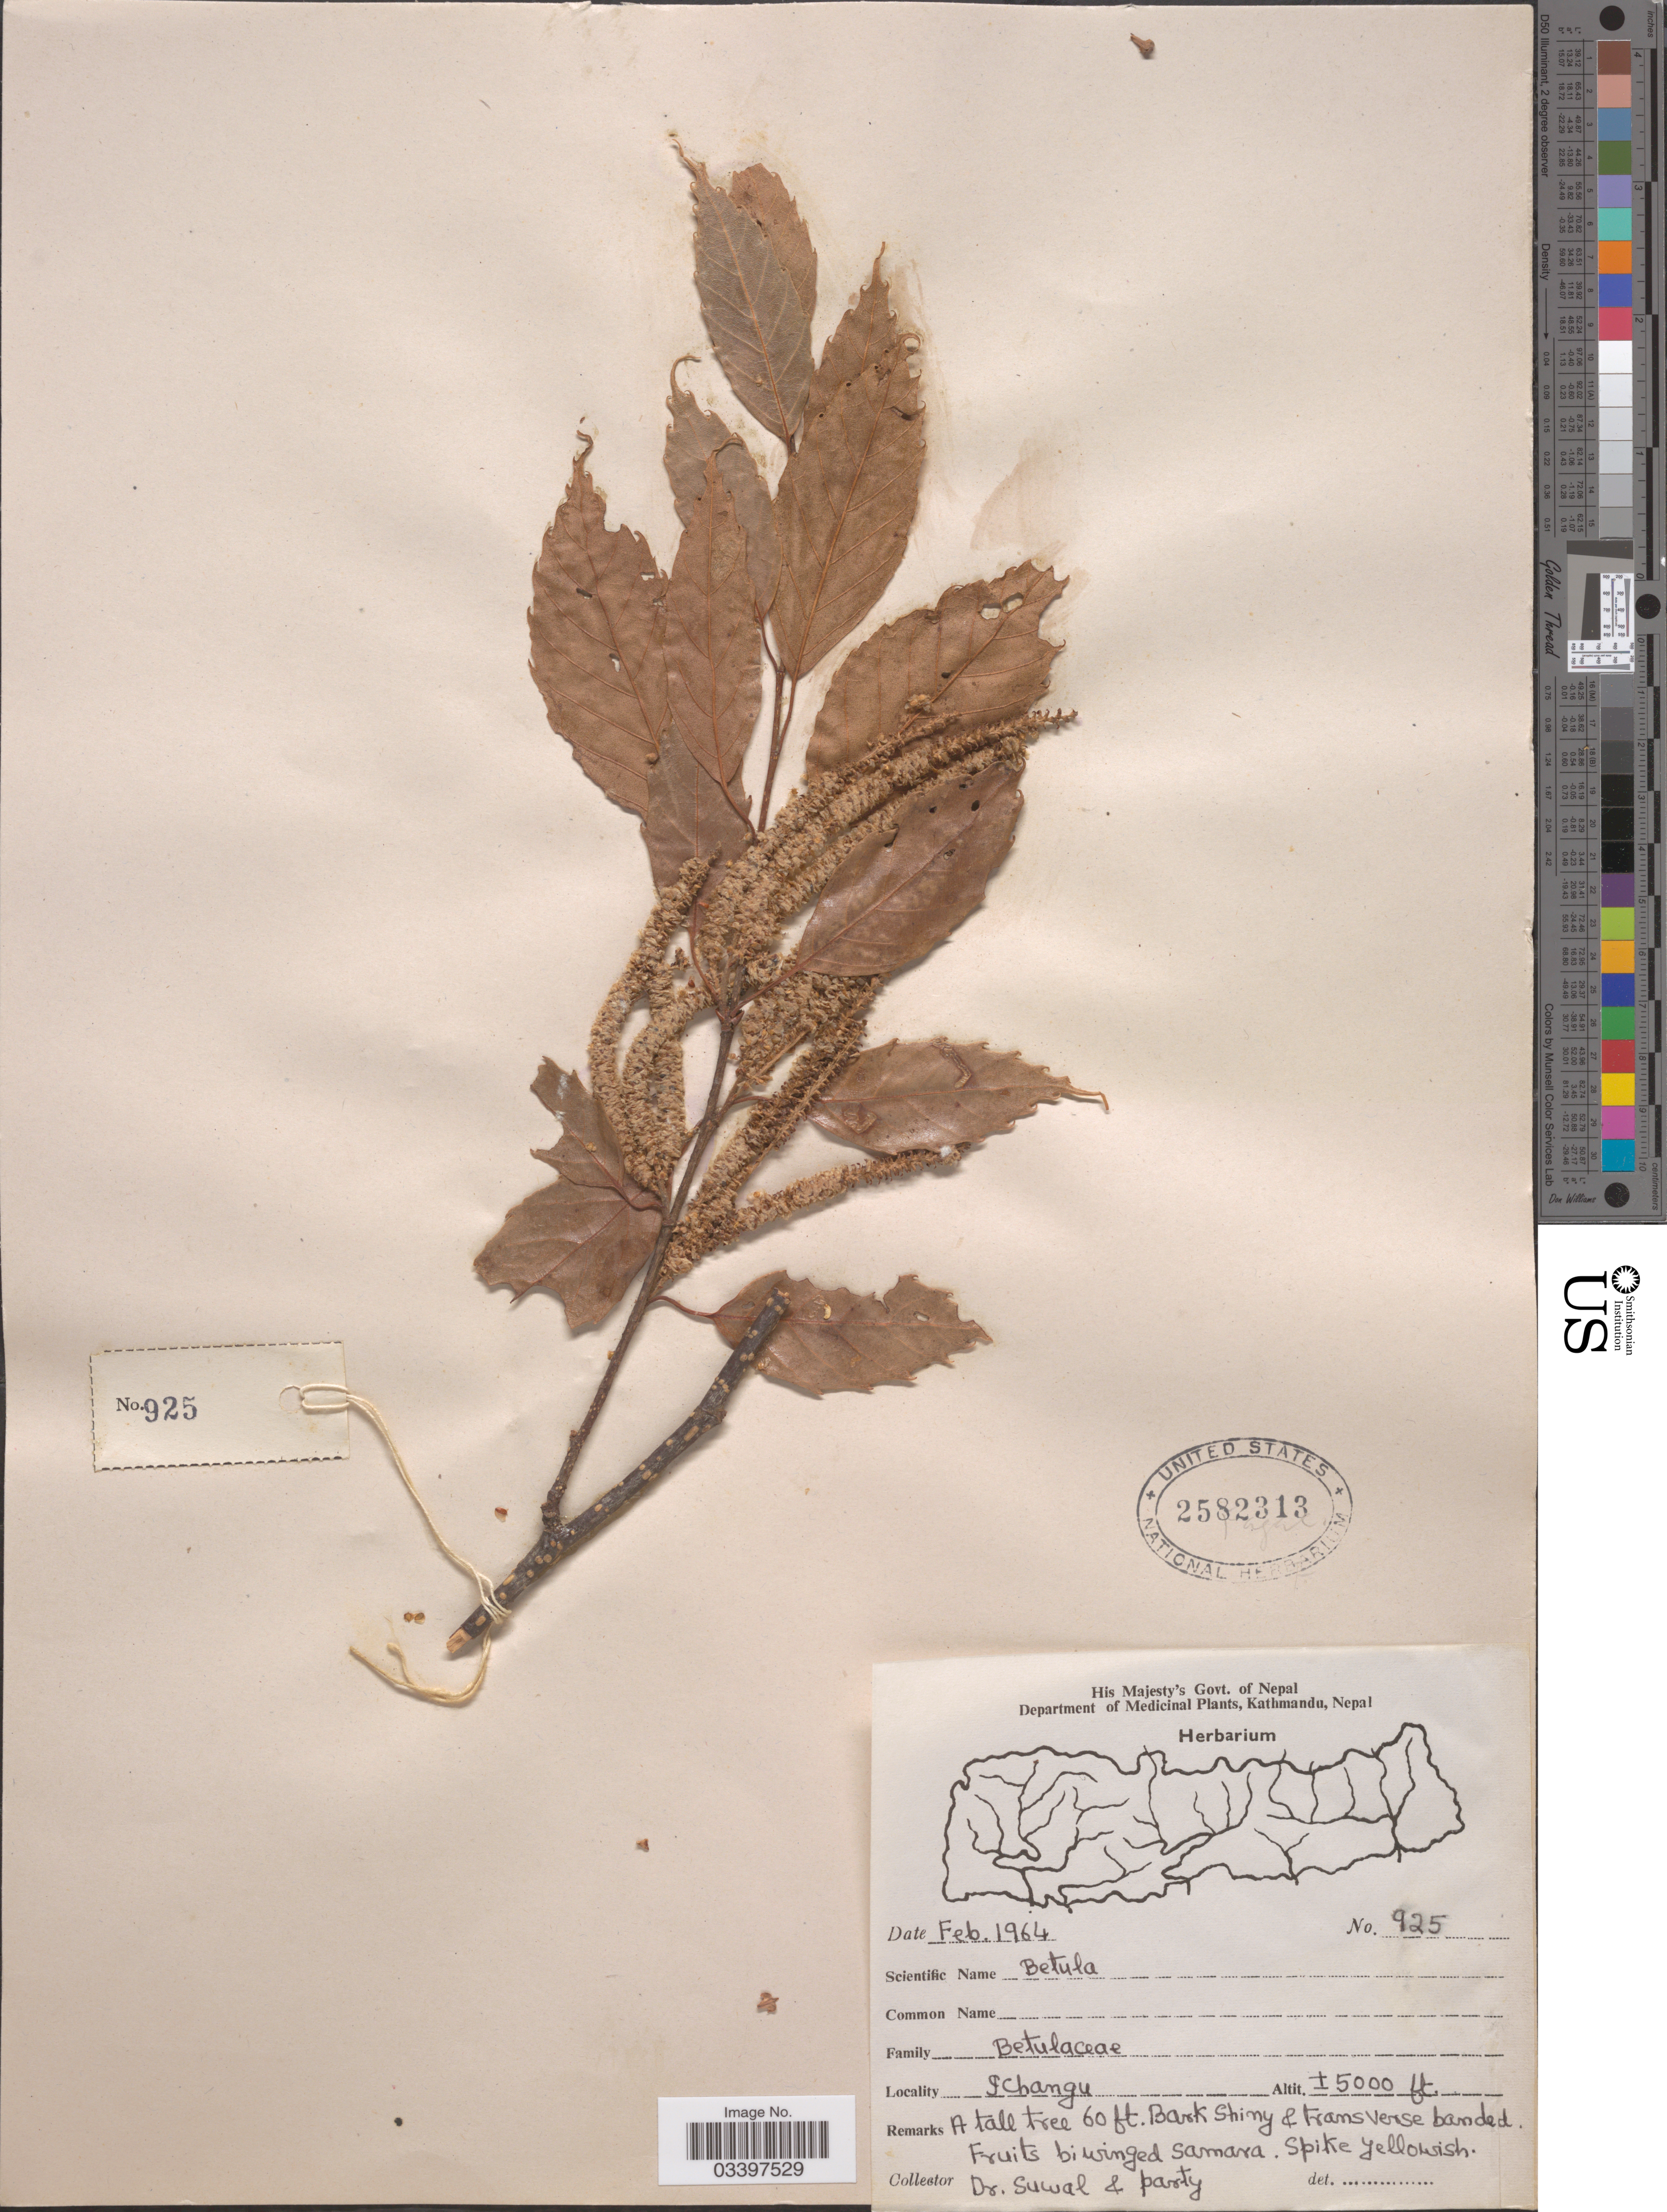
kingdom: Plantae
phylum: Tracheophyta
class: Magnoliopsida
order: Fagales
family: Betulaceae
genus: Betula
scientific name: Betula sp.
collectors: -. Suwal & Party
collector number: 925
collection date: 1964-02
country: Nepal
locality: Changu.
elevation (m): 1524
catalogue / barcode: US 2582313